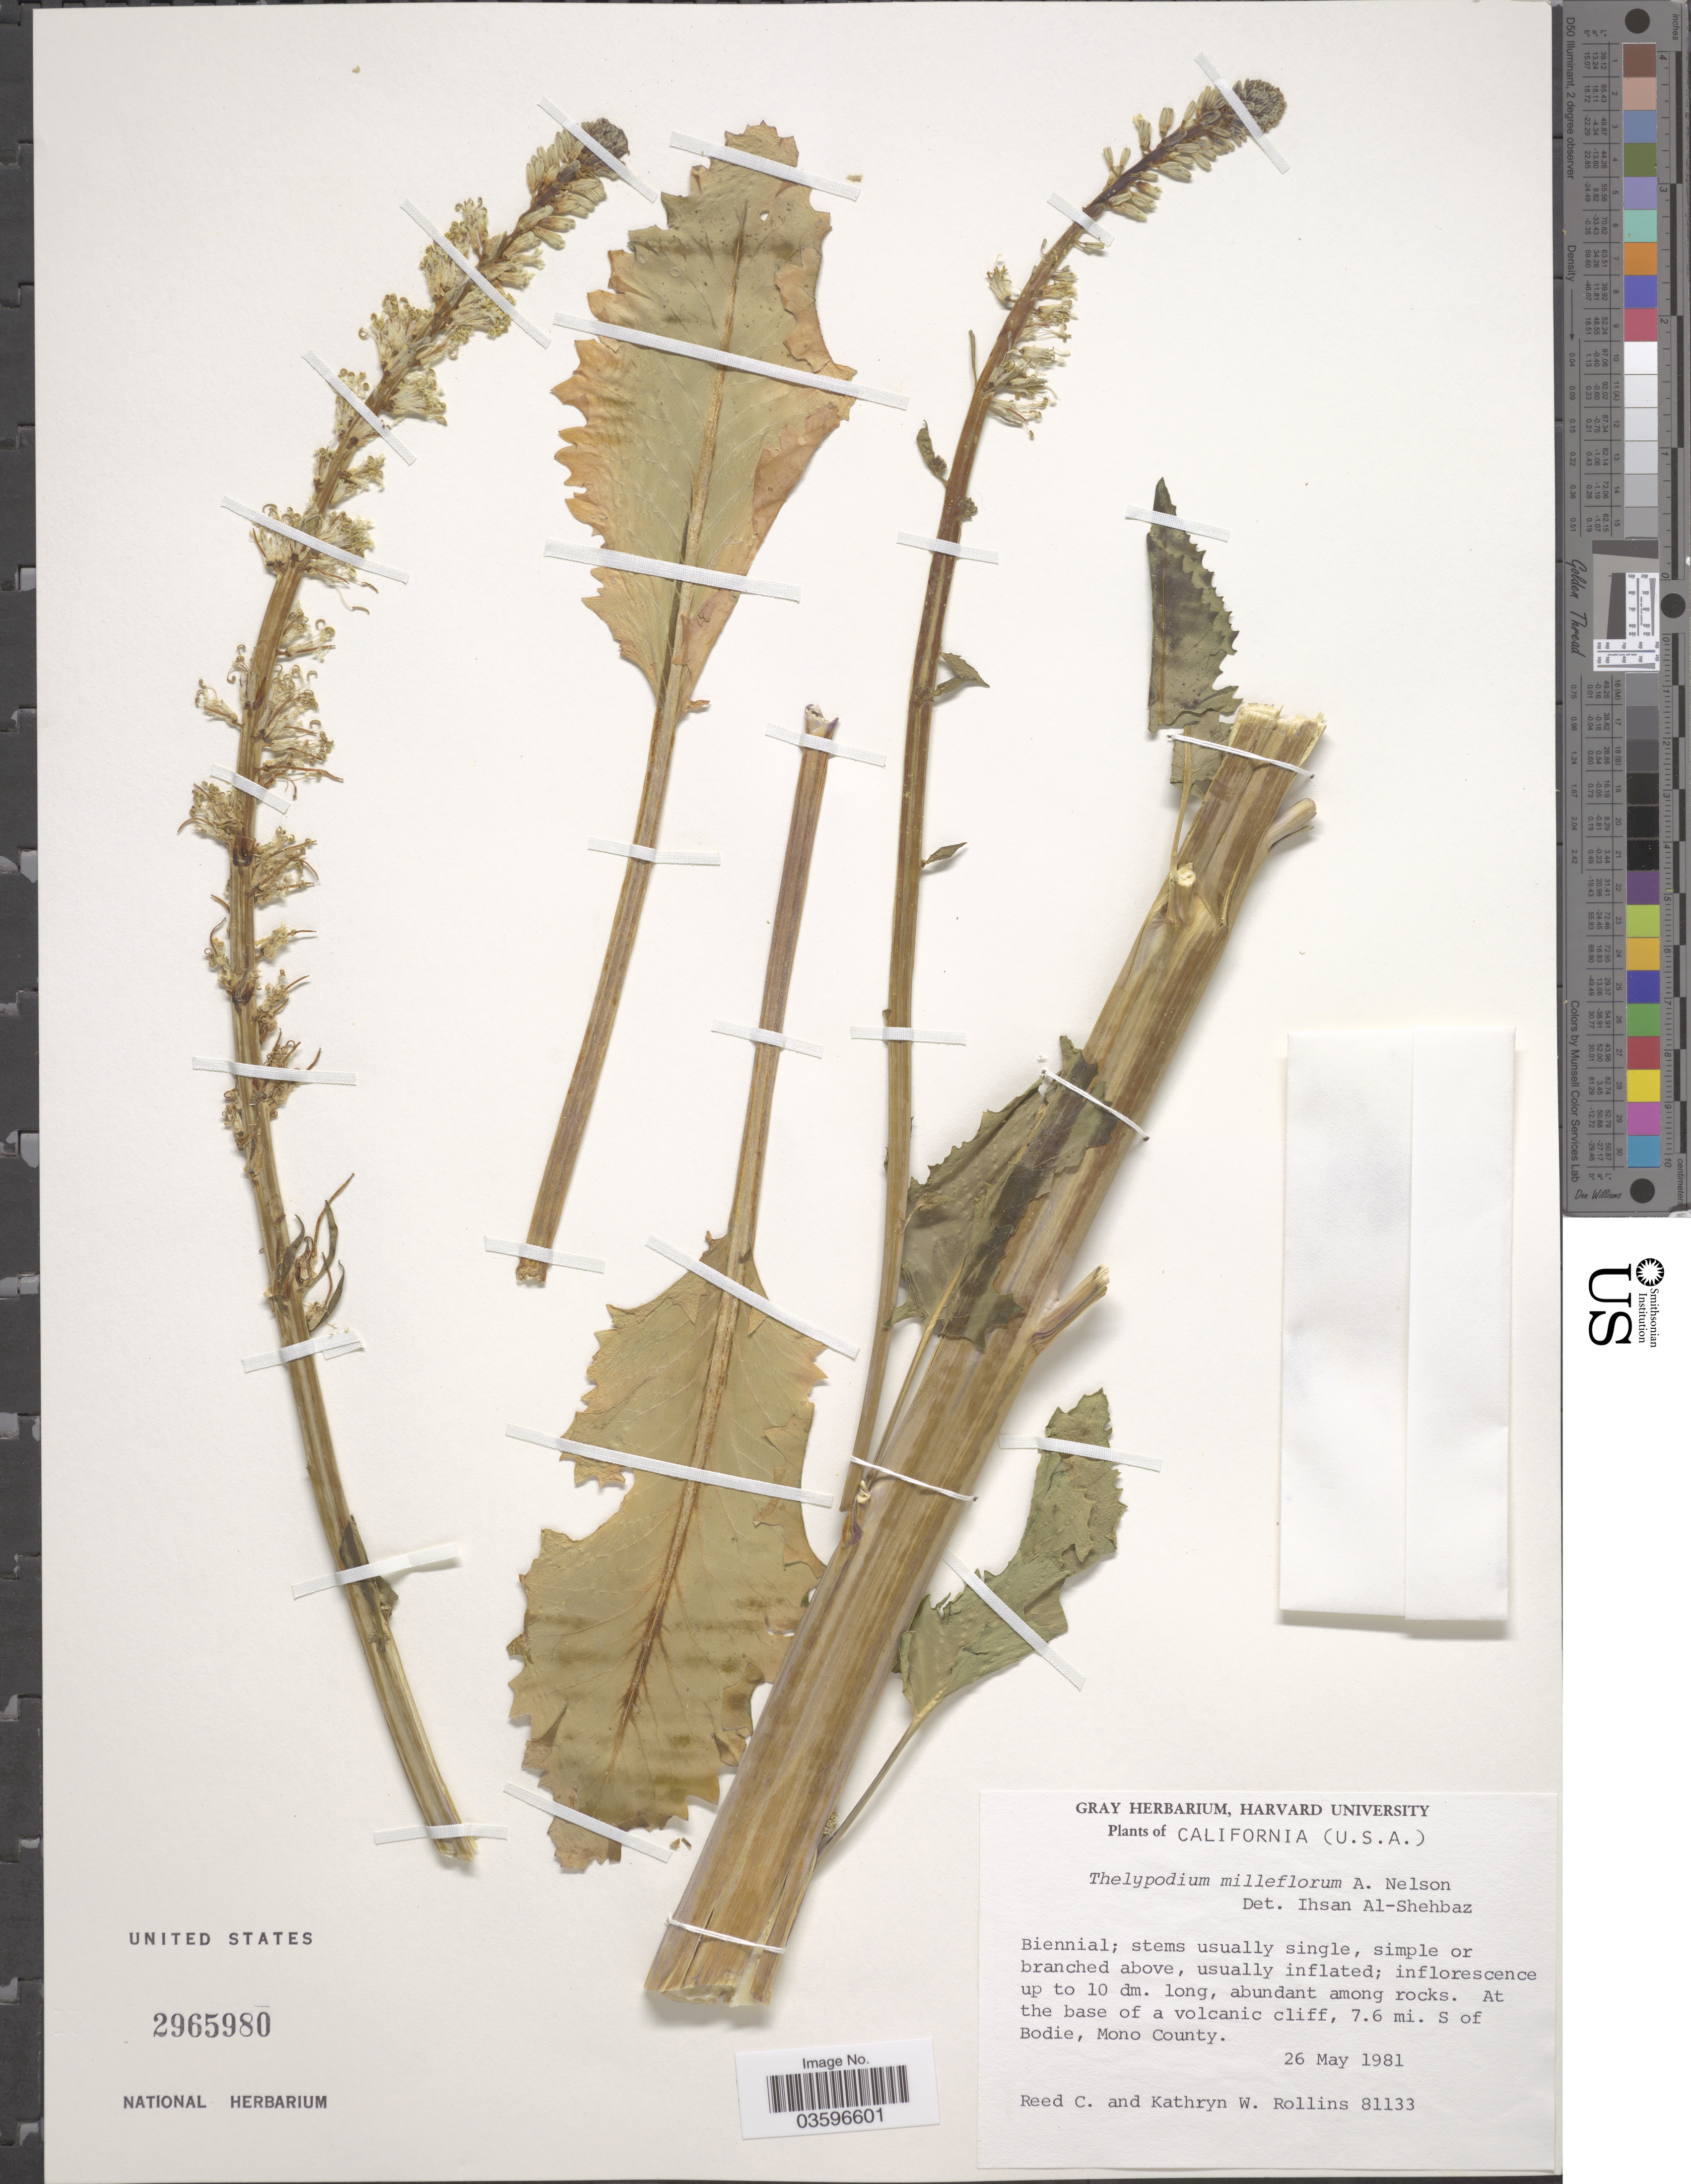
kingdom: Plantae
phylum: Tracheophyta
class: Magnoliopsida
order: Brassicales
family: Brassicaceae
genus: Thelypodium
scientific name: Thelypodium milleflorum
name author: A. Nelson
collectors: R. C. Rollins & K. W. Rollins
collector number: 81133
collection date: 1981-05-26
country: United States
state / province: California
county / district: Mono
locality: At the base of a volcanic cliff, 7.6 mi. S of Bodie, Mono County.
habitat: abundant among rocks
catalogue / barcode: US 2965980